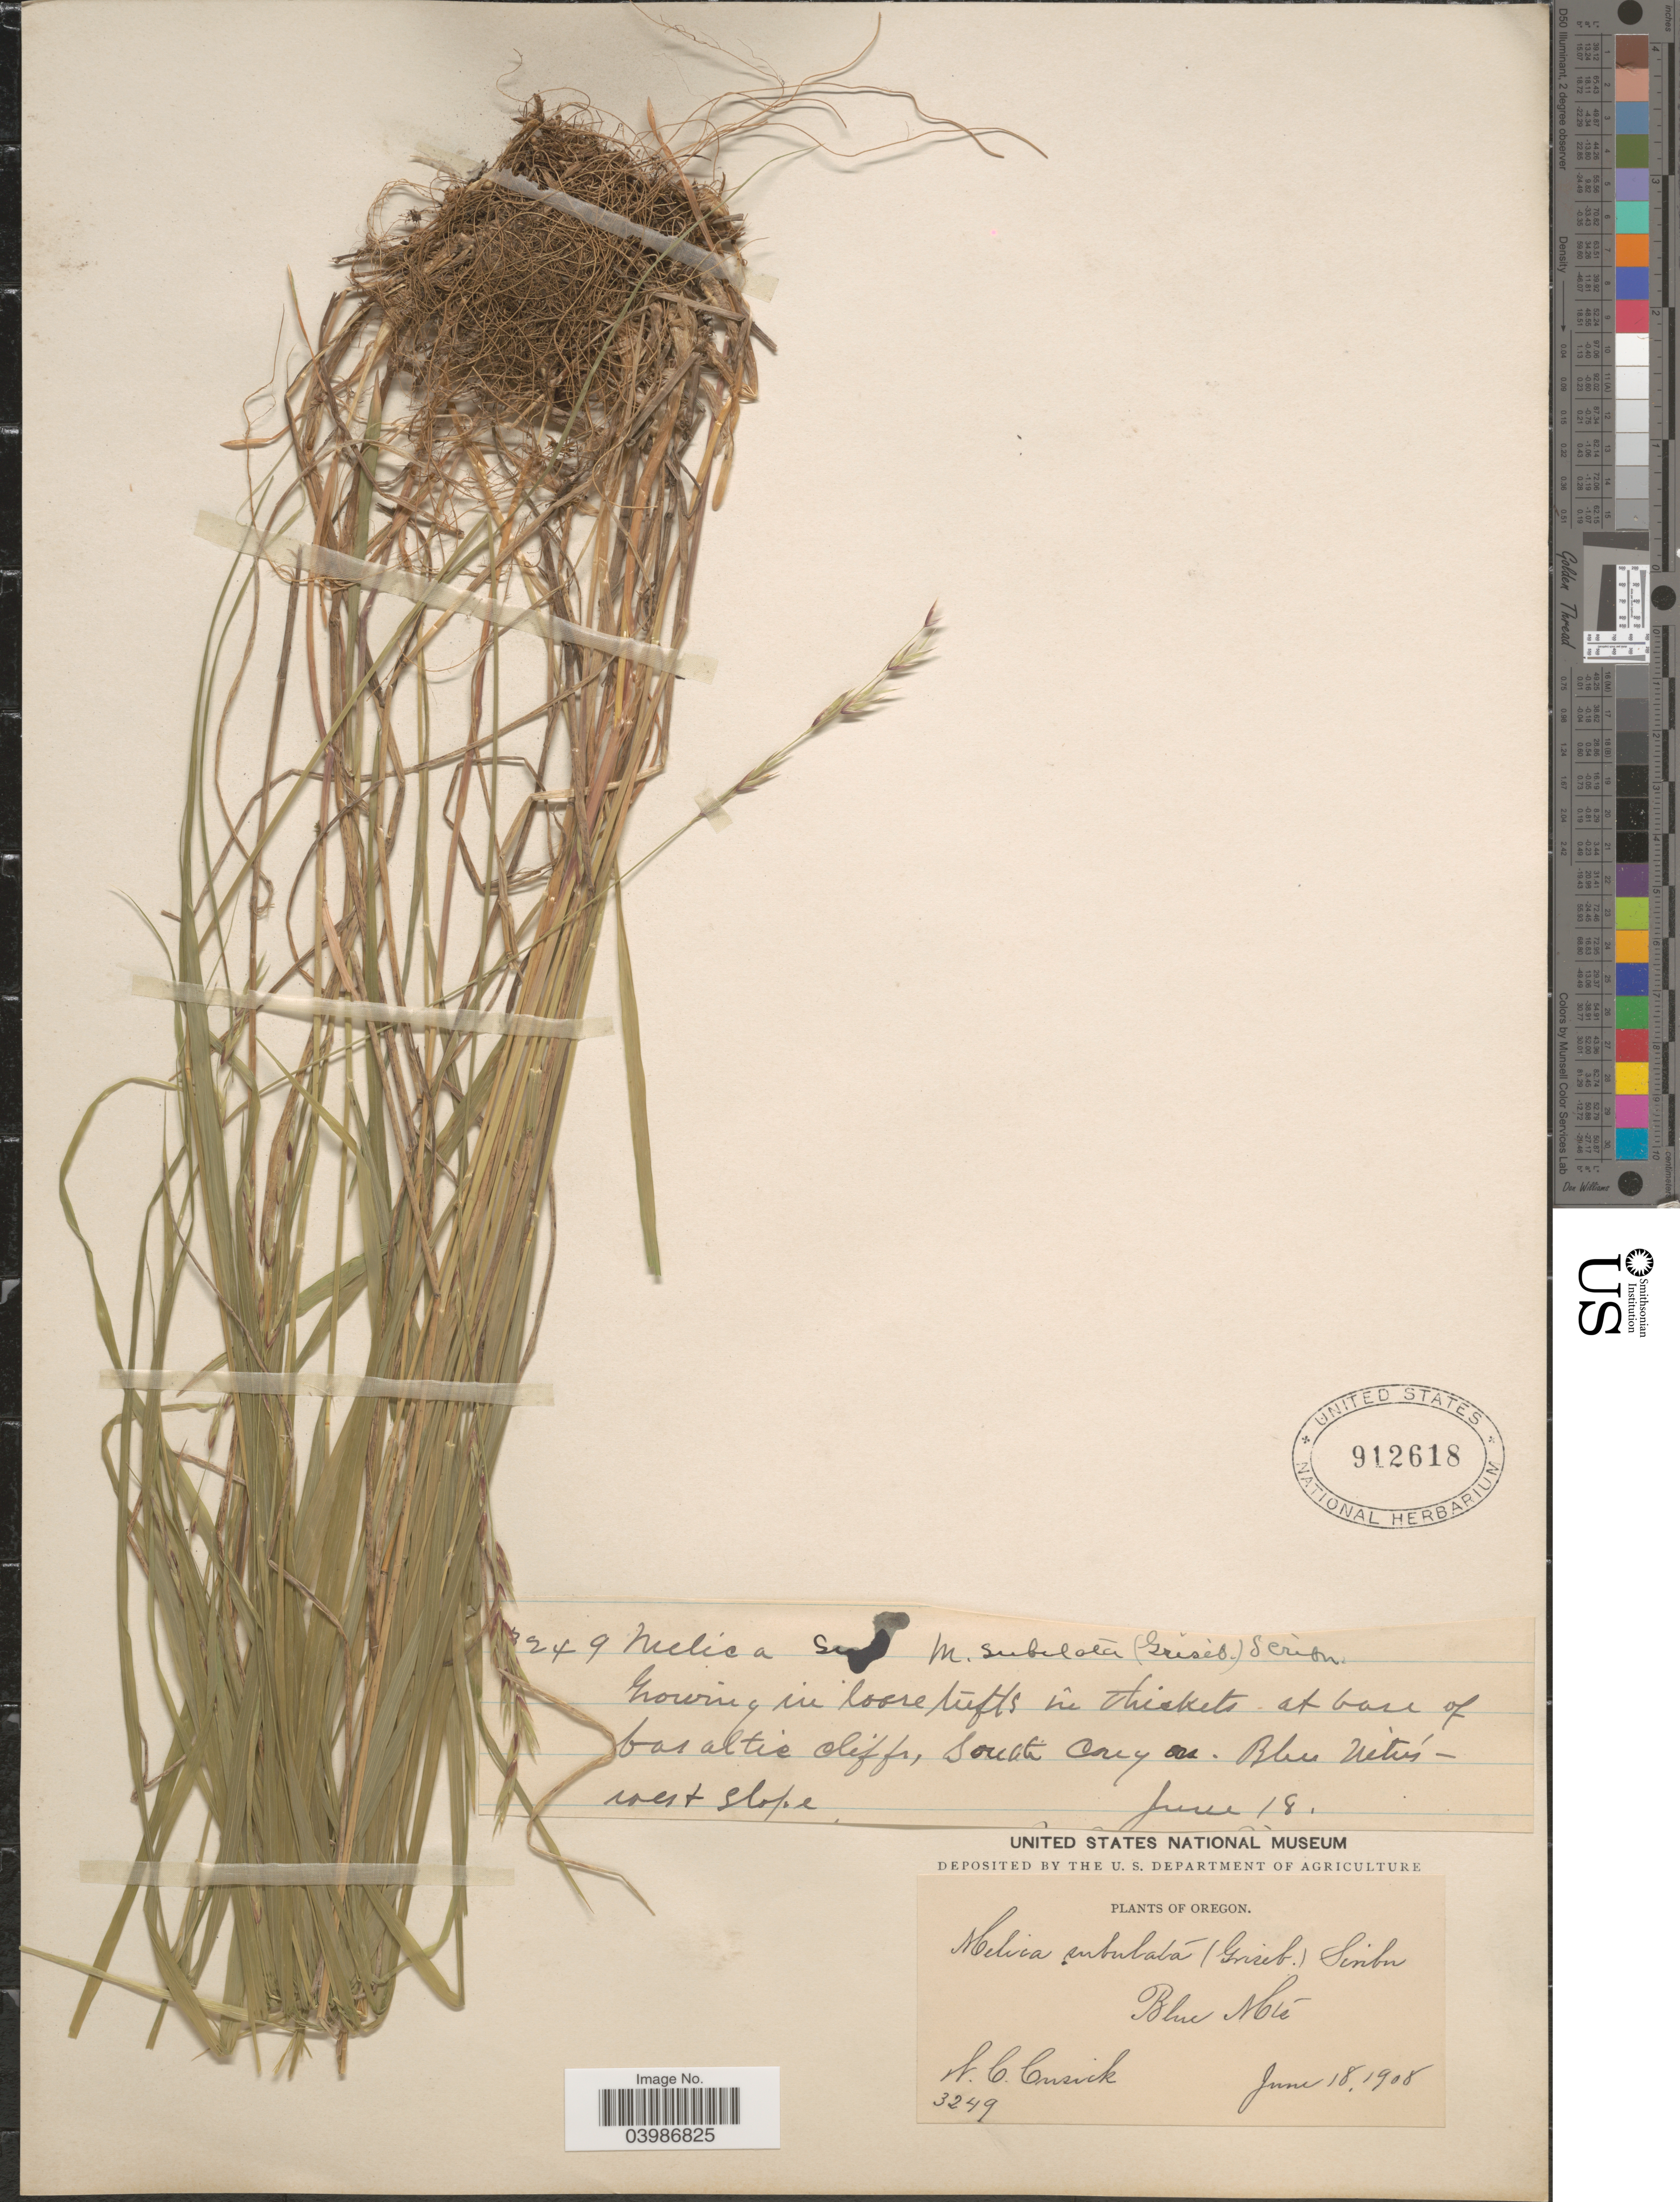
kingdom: Plantae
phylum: Tracheophyta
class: Liliopsida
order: Poales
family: Poaceae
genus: Melica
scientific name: Melica subulata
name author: (Griseb.) Scribn.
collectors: W. C. Cusick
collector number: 3249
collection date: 1908-06-18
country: United States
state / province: Oregon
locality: South Canyon, Blue Mts, west slope.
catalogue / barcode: US 912618